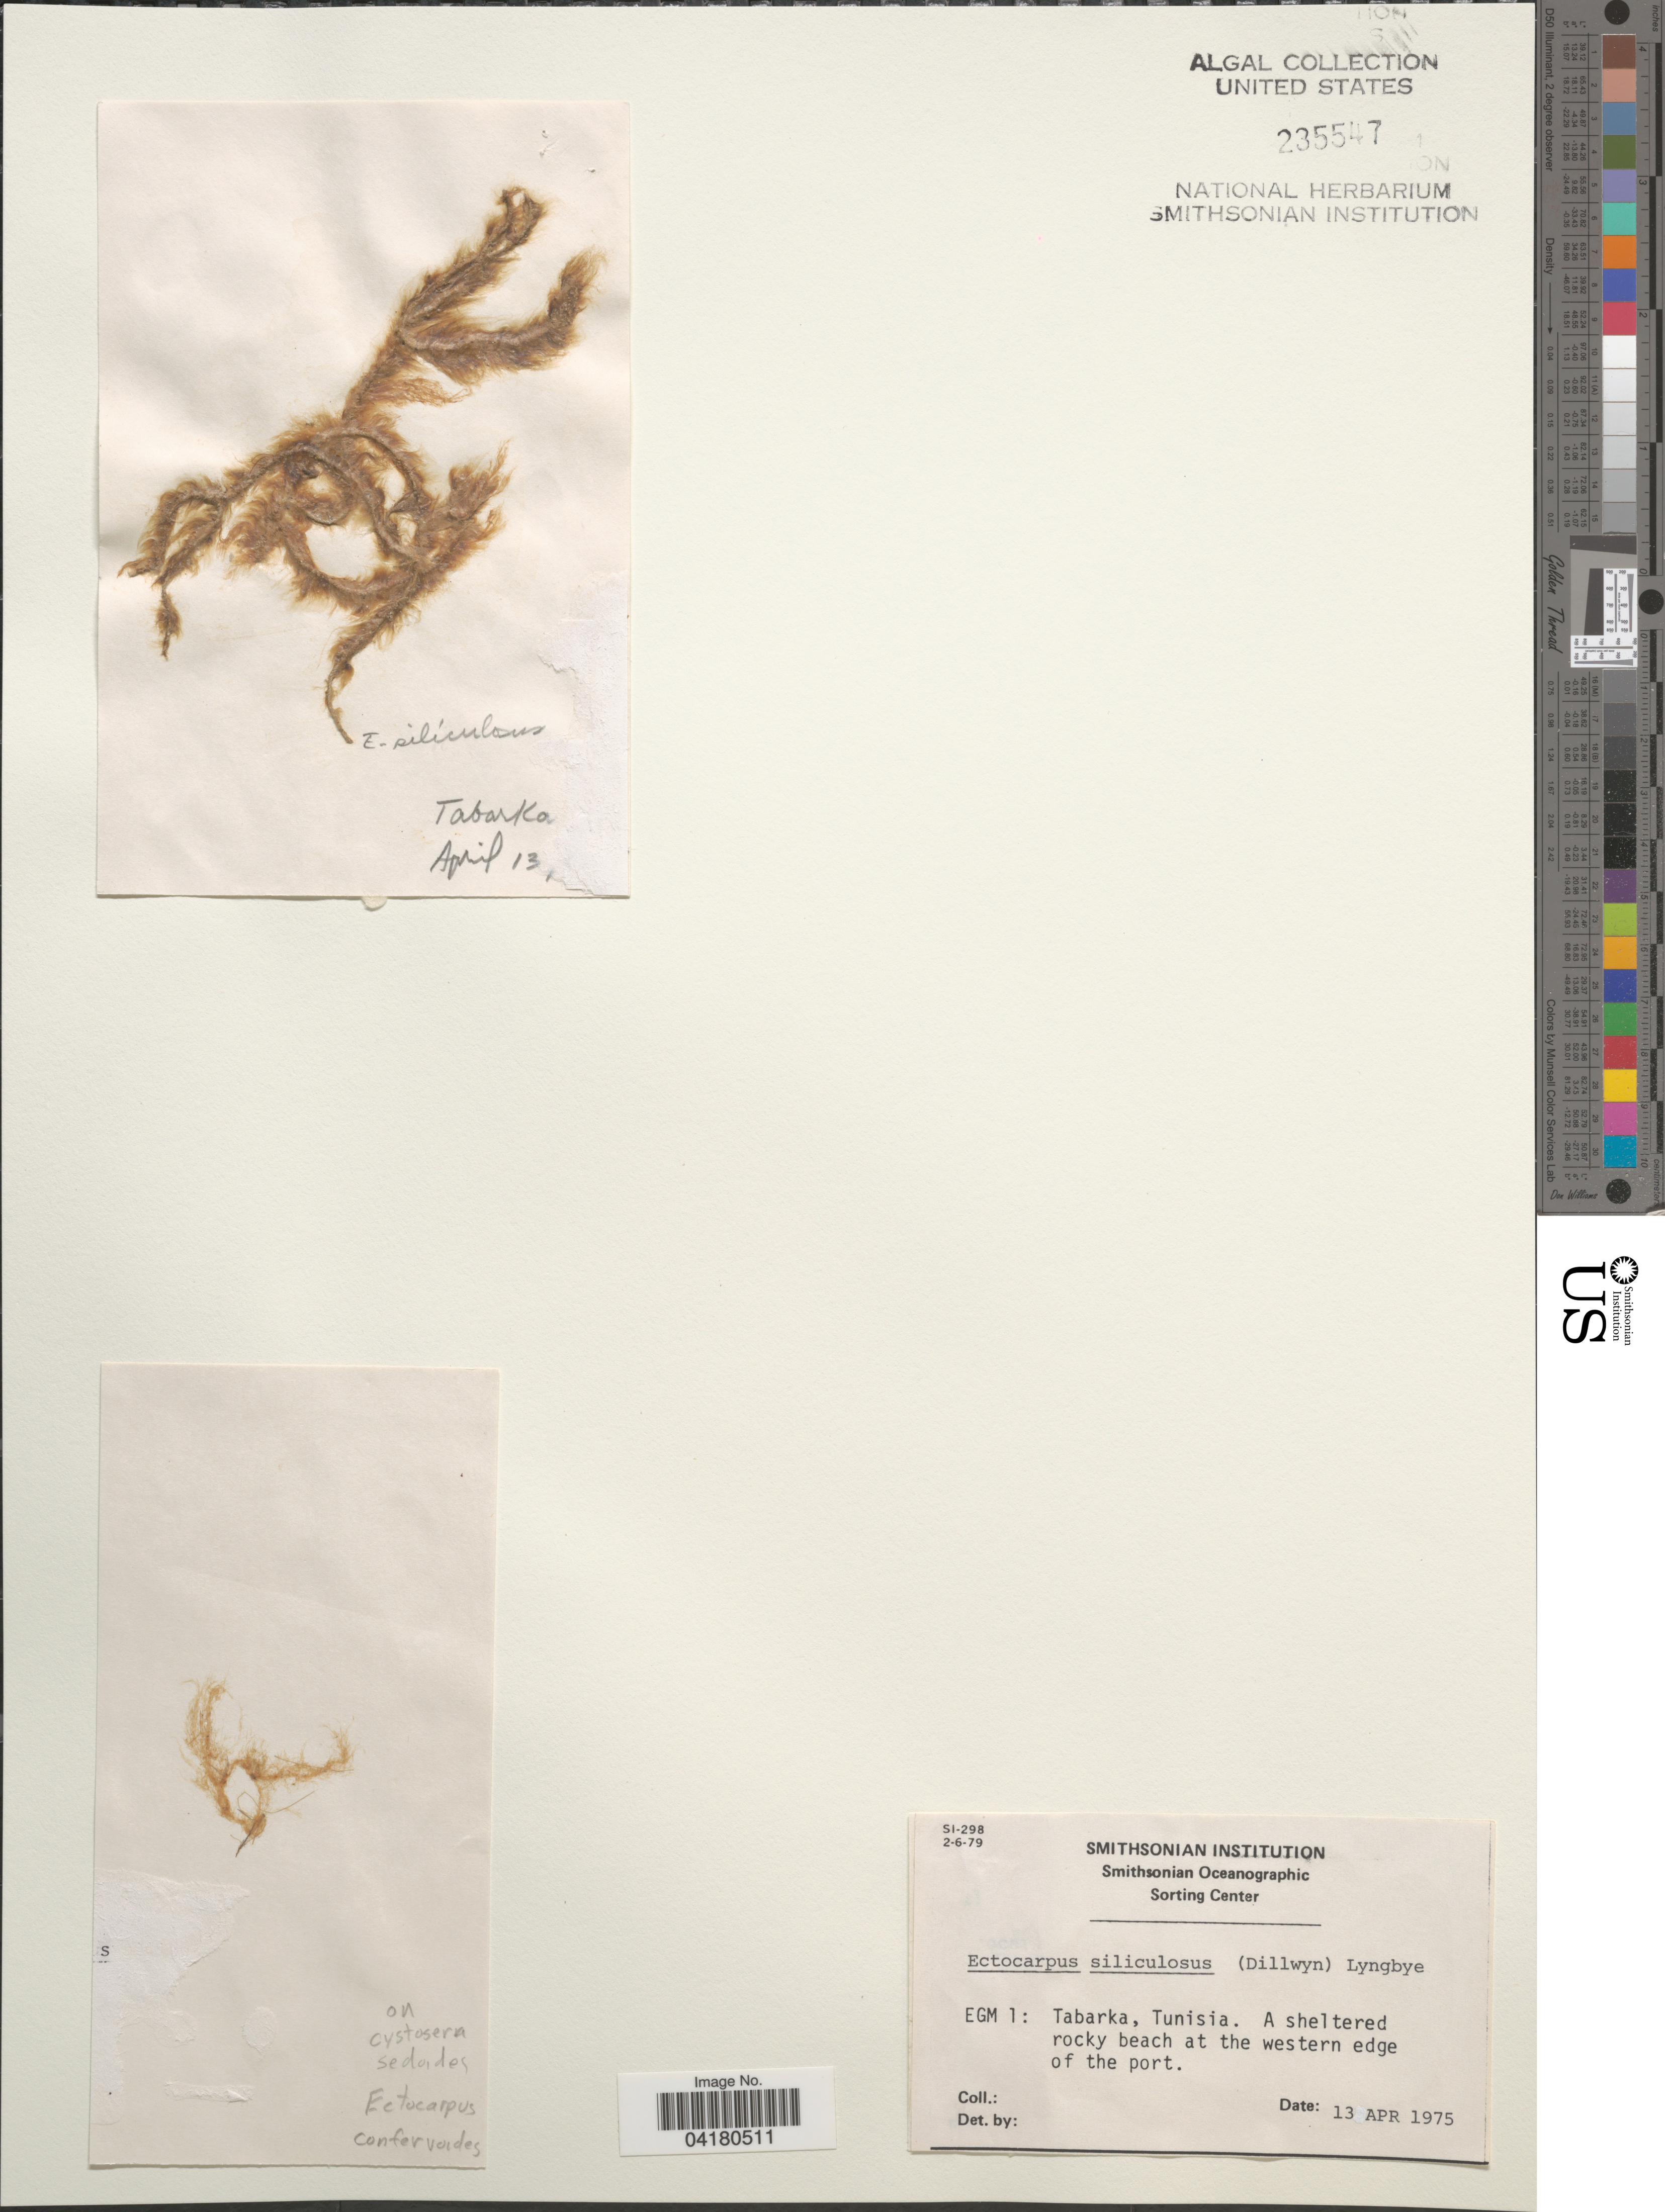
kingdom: Chromista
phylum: Ochrophyta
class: Phaeophyceae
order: Ectocarpales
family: Ectocarpaceae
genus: Ectocarpus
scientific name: Ectocarpus siliculosus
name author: (Dillwyn) Lyngbye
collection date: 1975-04-13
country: Tunisia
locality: EGM 1: Tabarka, Tunisia. A sheltered rocky beach at the western edge of the port.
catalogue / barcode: US 235547